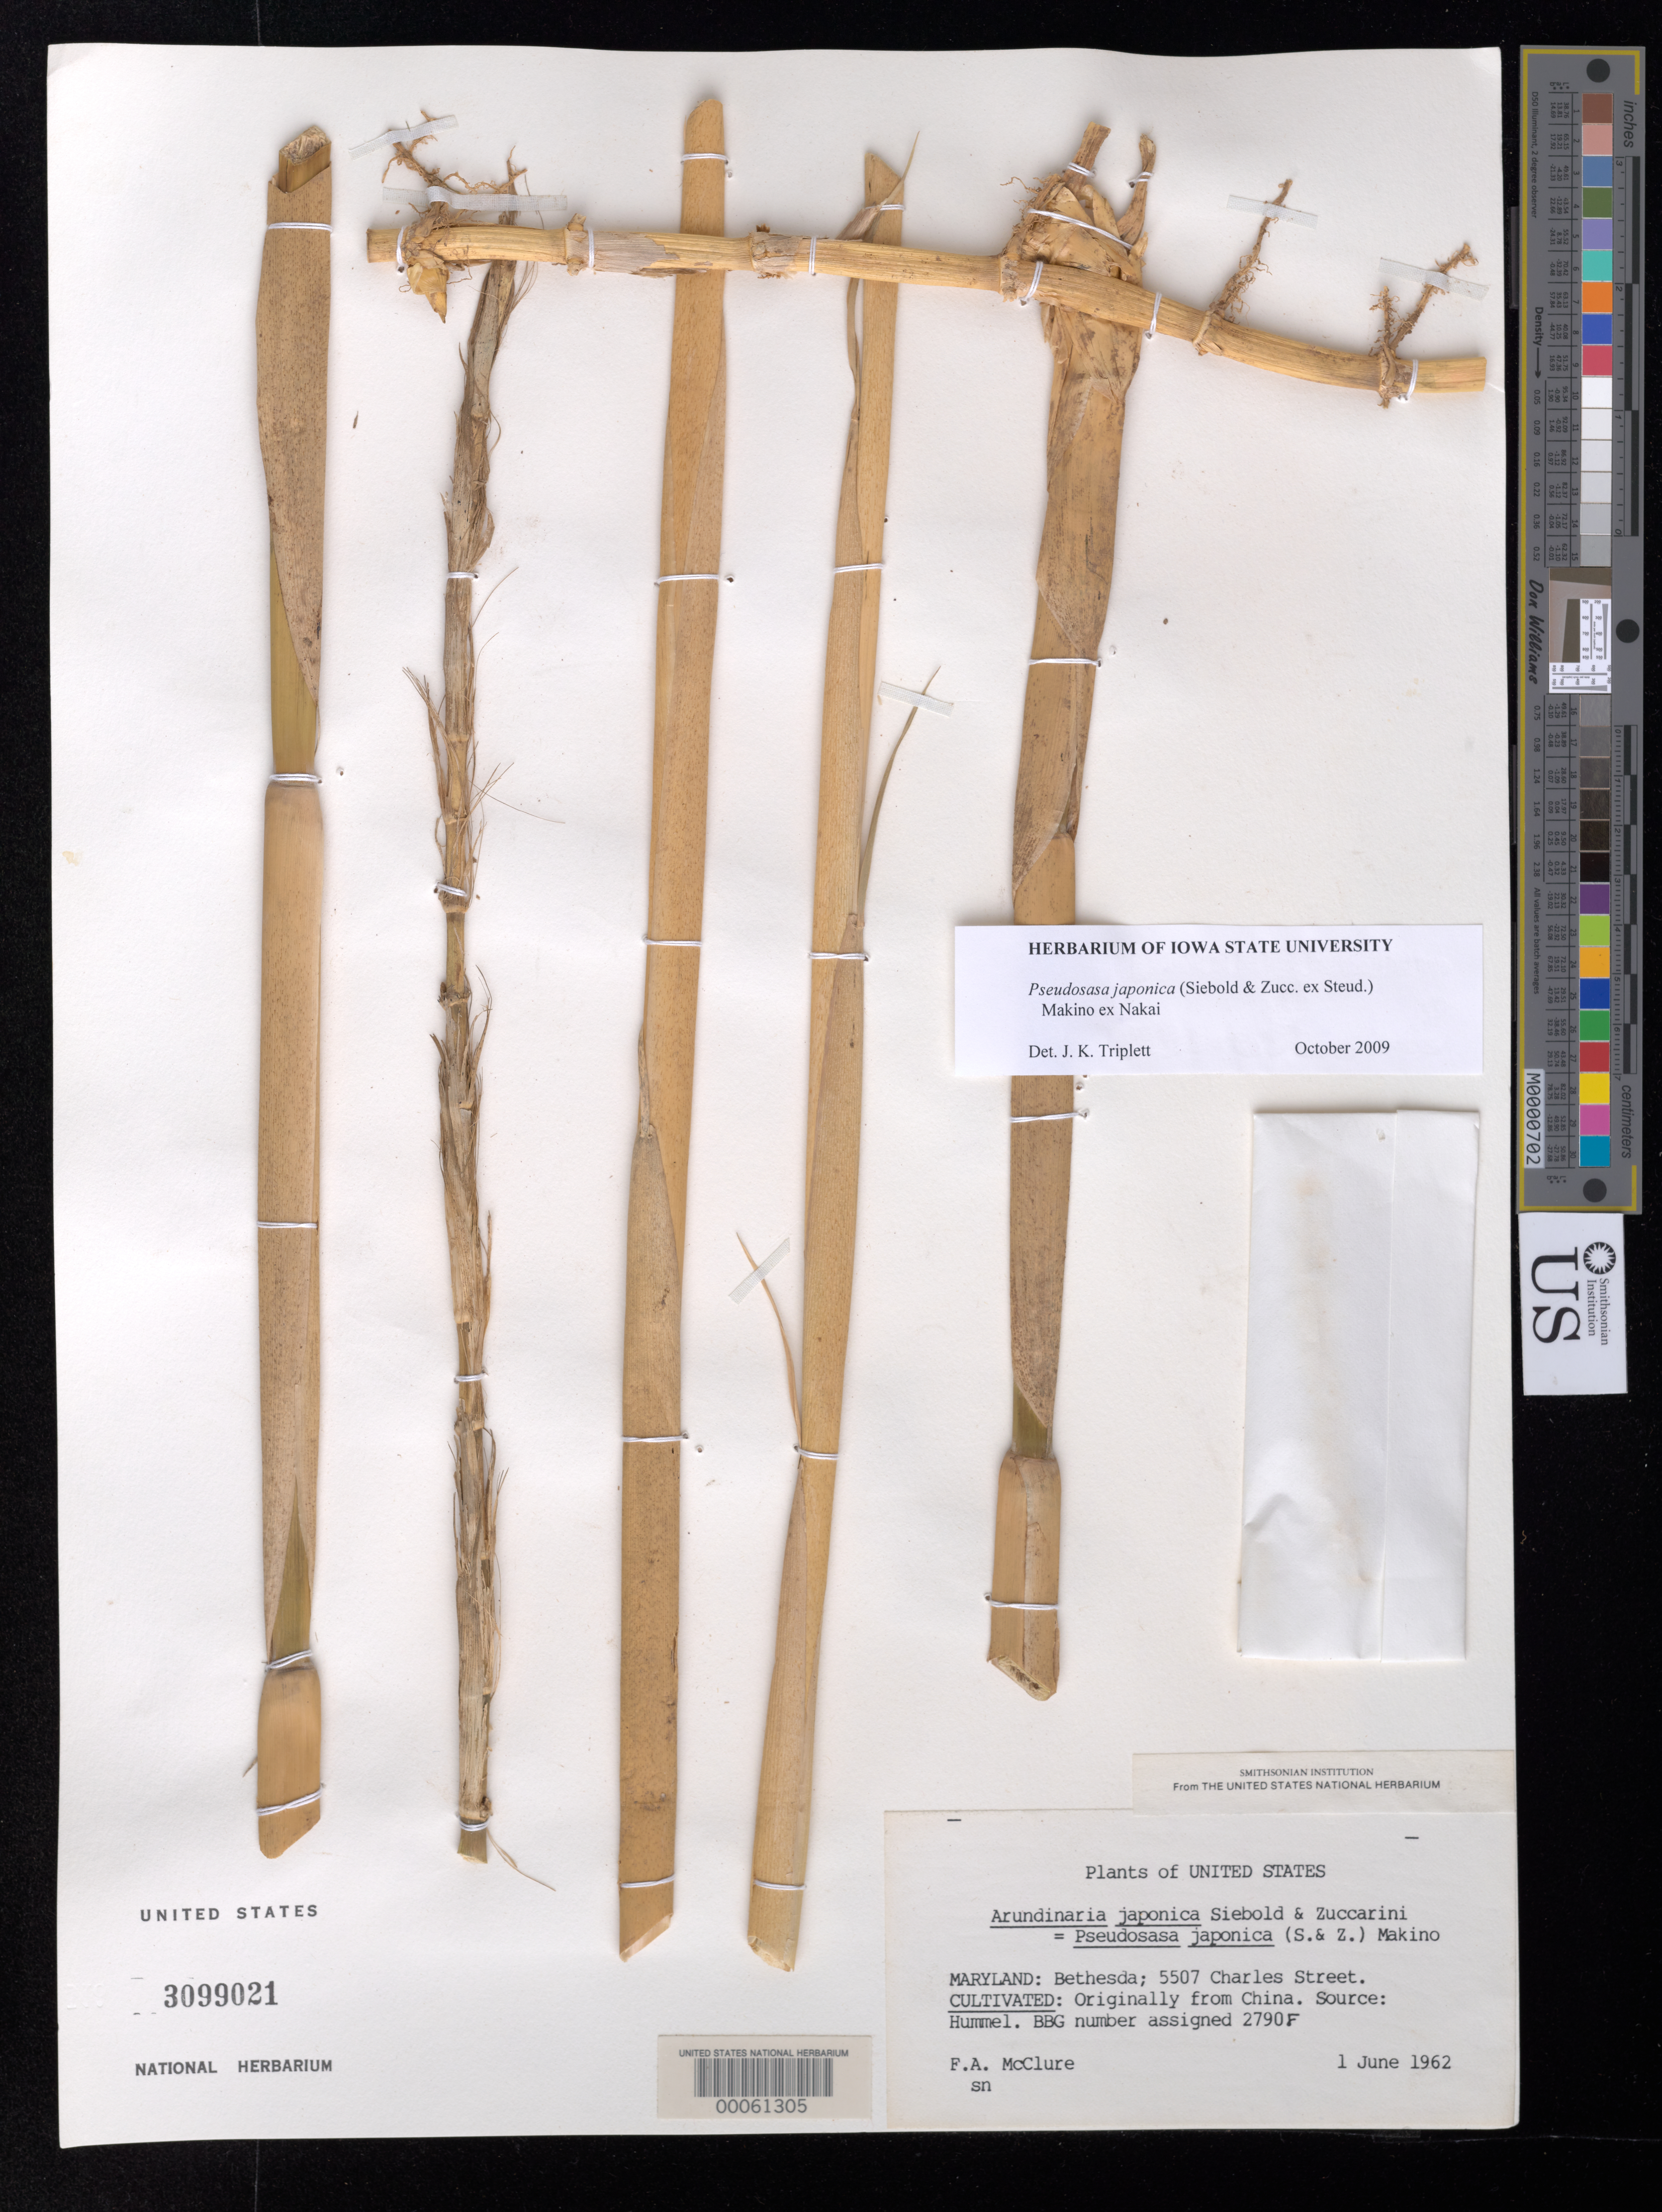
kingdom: Plantae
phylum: Tracheophyta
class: Liliopsida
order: Poales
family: Poaceae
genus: Pseudosasa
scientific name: Pseudosasa japonica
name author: (Siebold & Zucc. ex Steud.) Makino ex Nakai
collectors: F. A. McClure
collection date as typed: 01 Jun 1962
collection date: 1962-06-01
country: United States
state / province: Maryland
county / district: Montgomery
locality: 5507 Charles Street, Bethesda (McClure's garden)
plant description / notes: Rhizome, Culm; BBG #2790 F; source: Hummel; originally from China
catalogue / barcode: US 3099021